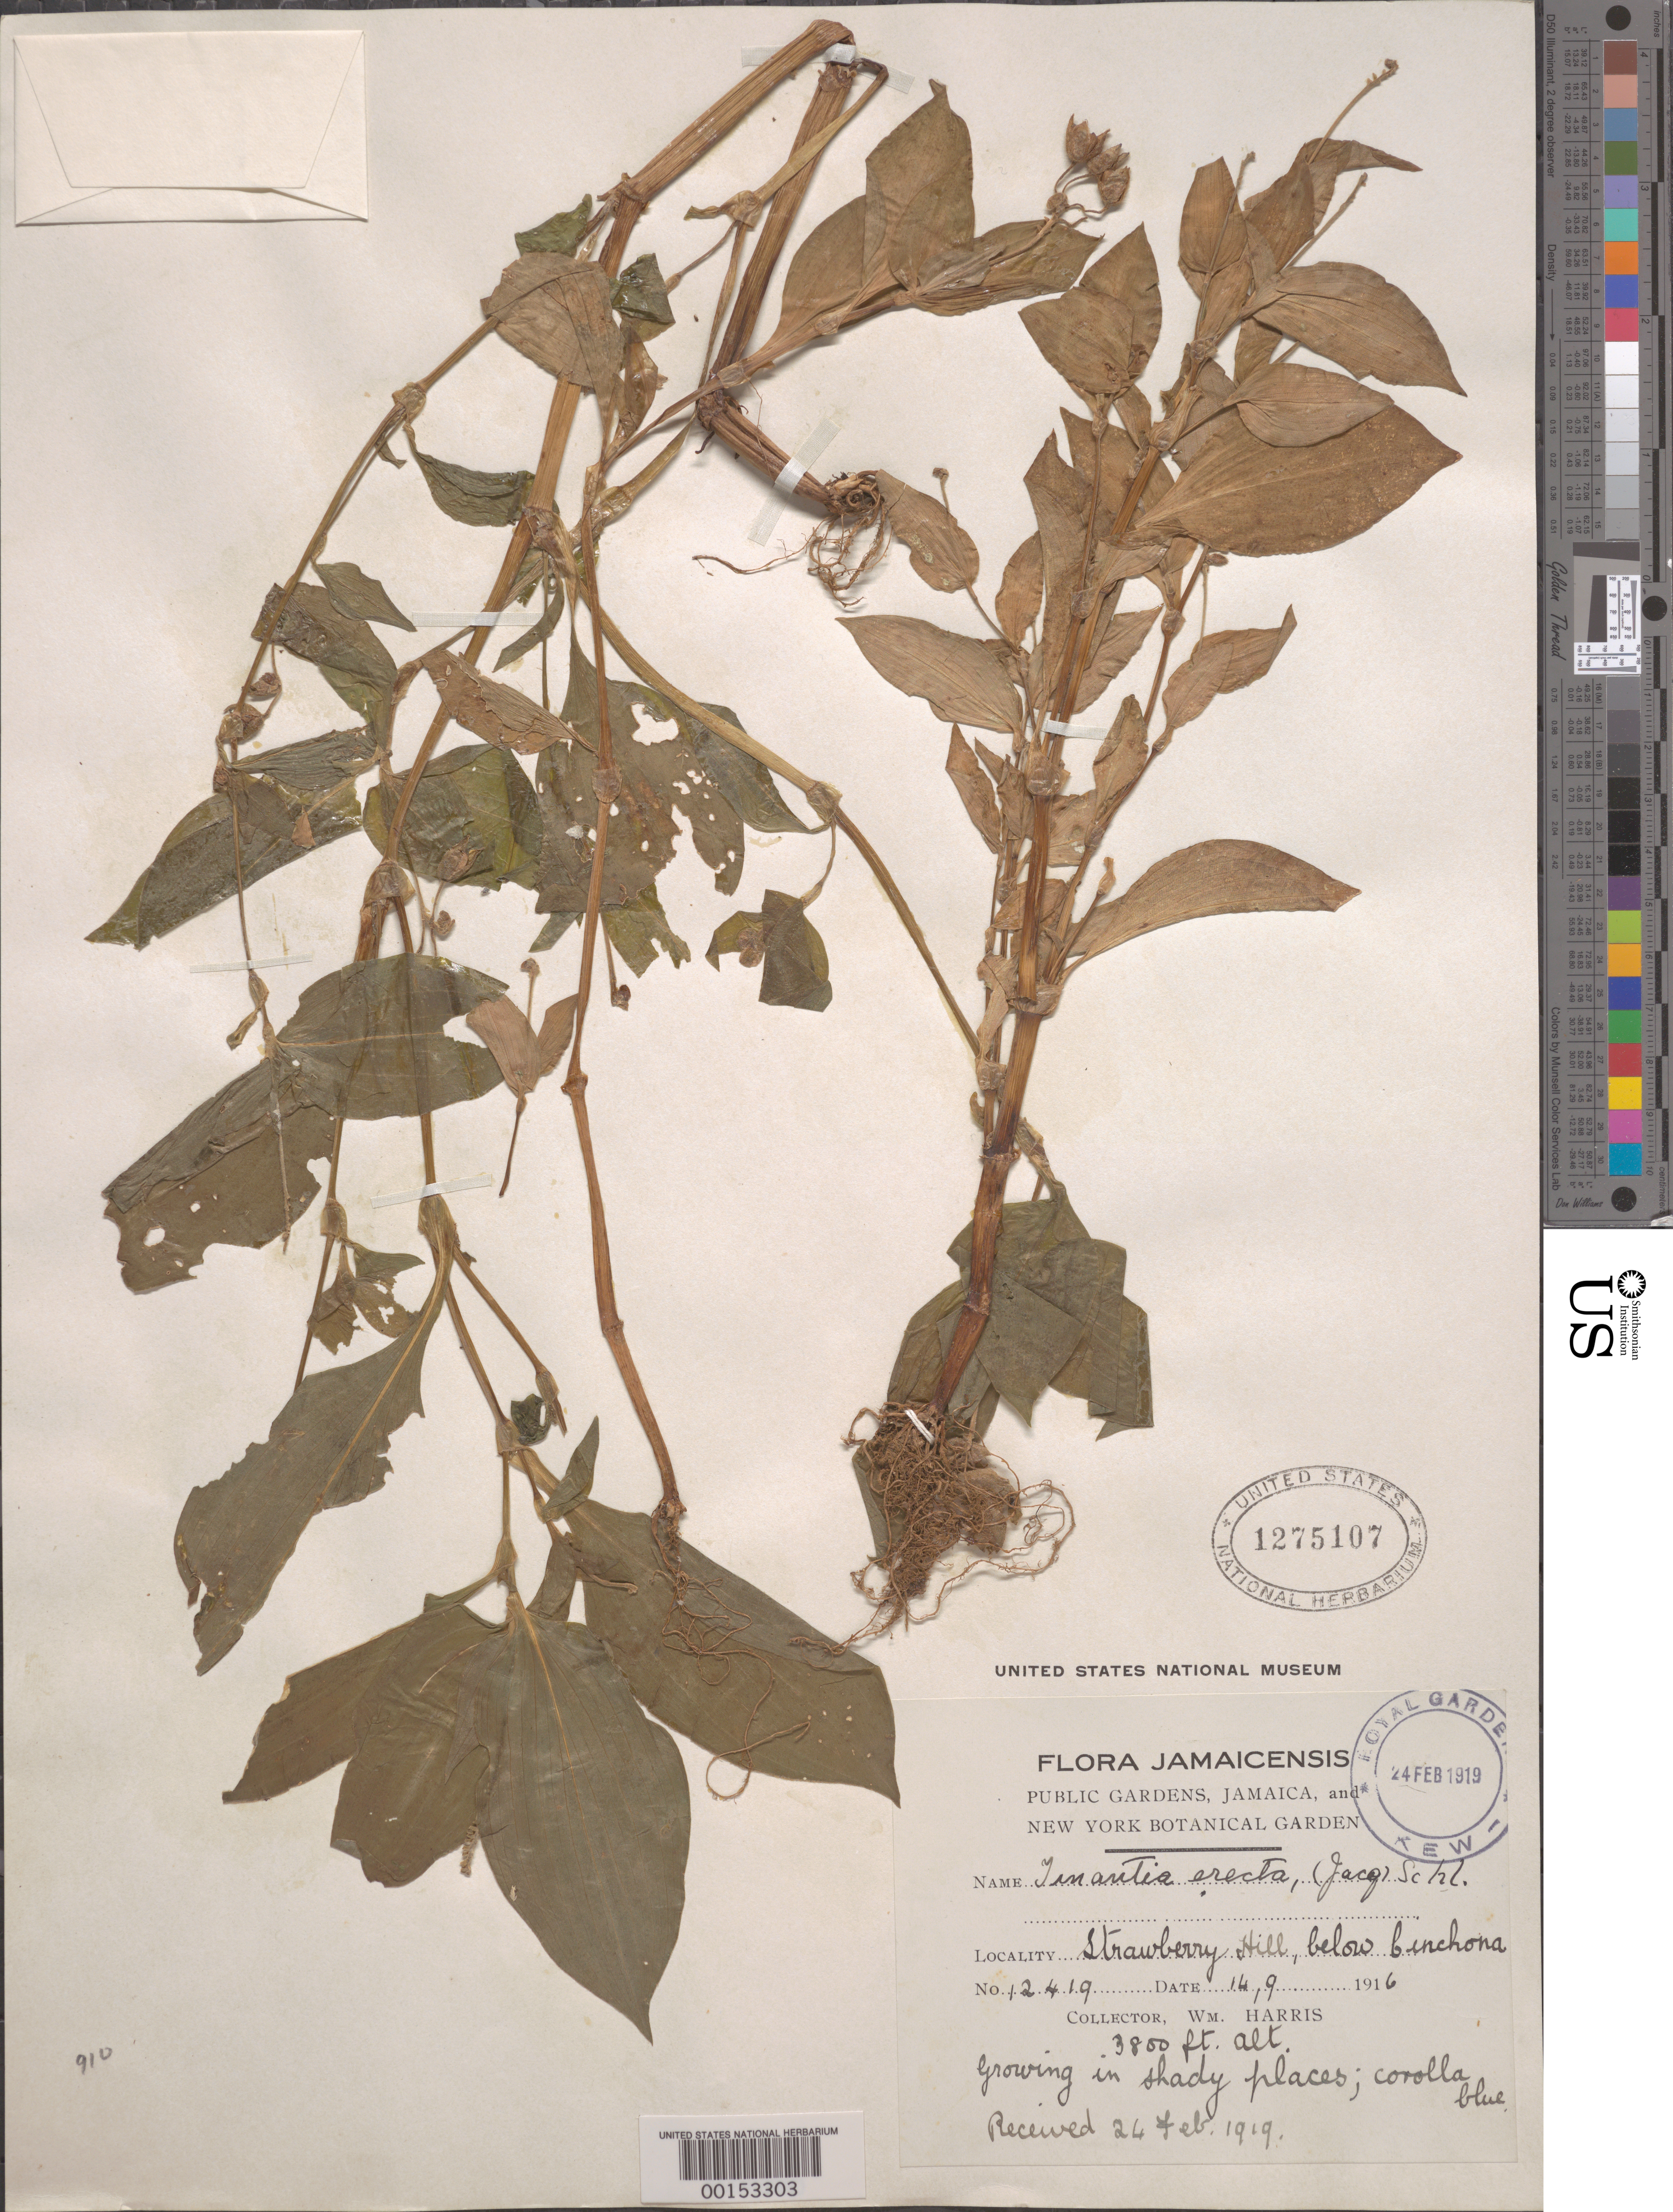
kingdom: Plantae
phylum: Tracheophyta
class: Liliopsida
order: Commelinales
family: Commelinaceae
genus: Tinantia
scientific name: Tinantia erecta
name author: (Jacq.) Fenzl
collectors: W. H. Harris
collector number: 12419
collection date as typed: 14 Sep 1916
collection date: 1916-09-14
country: Jamaica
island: Greater Antilles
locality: Strawberry hill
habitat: Shaded hillside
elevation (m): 1159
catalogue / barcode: US 1275107